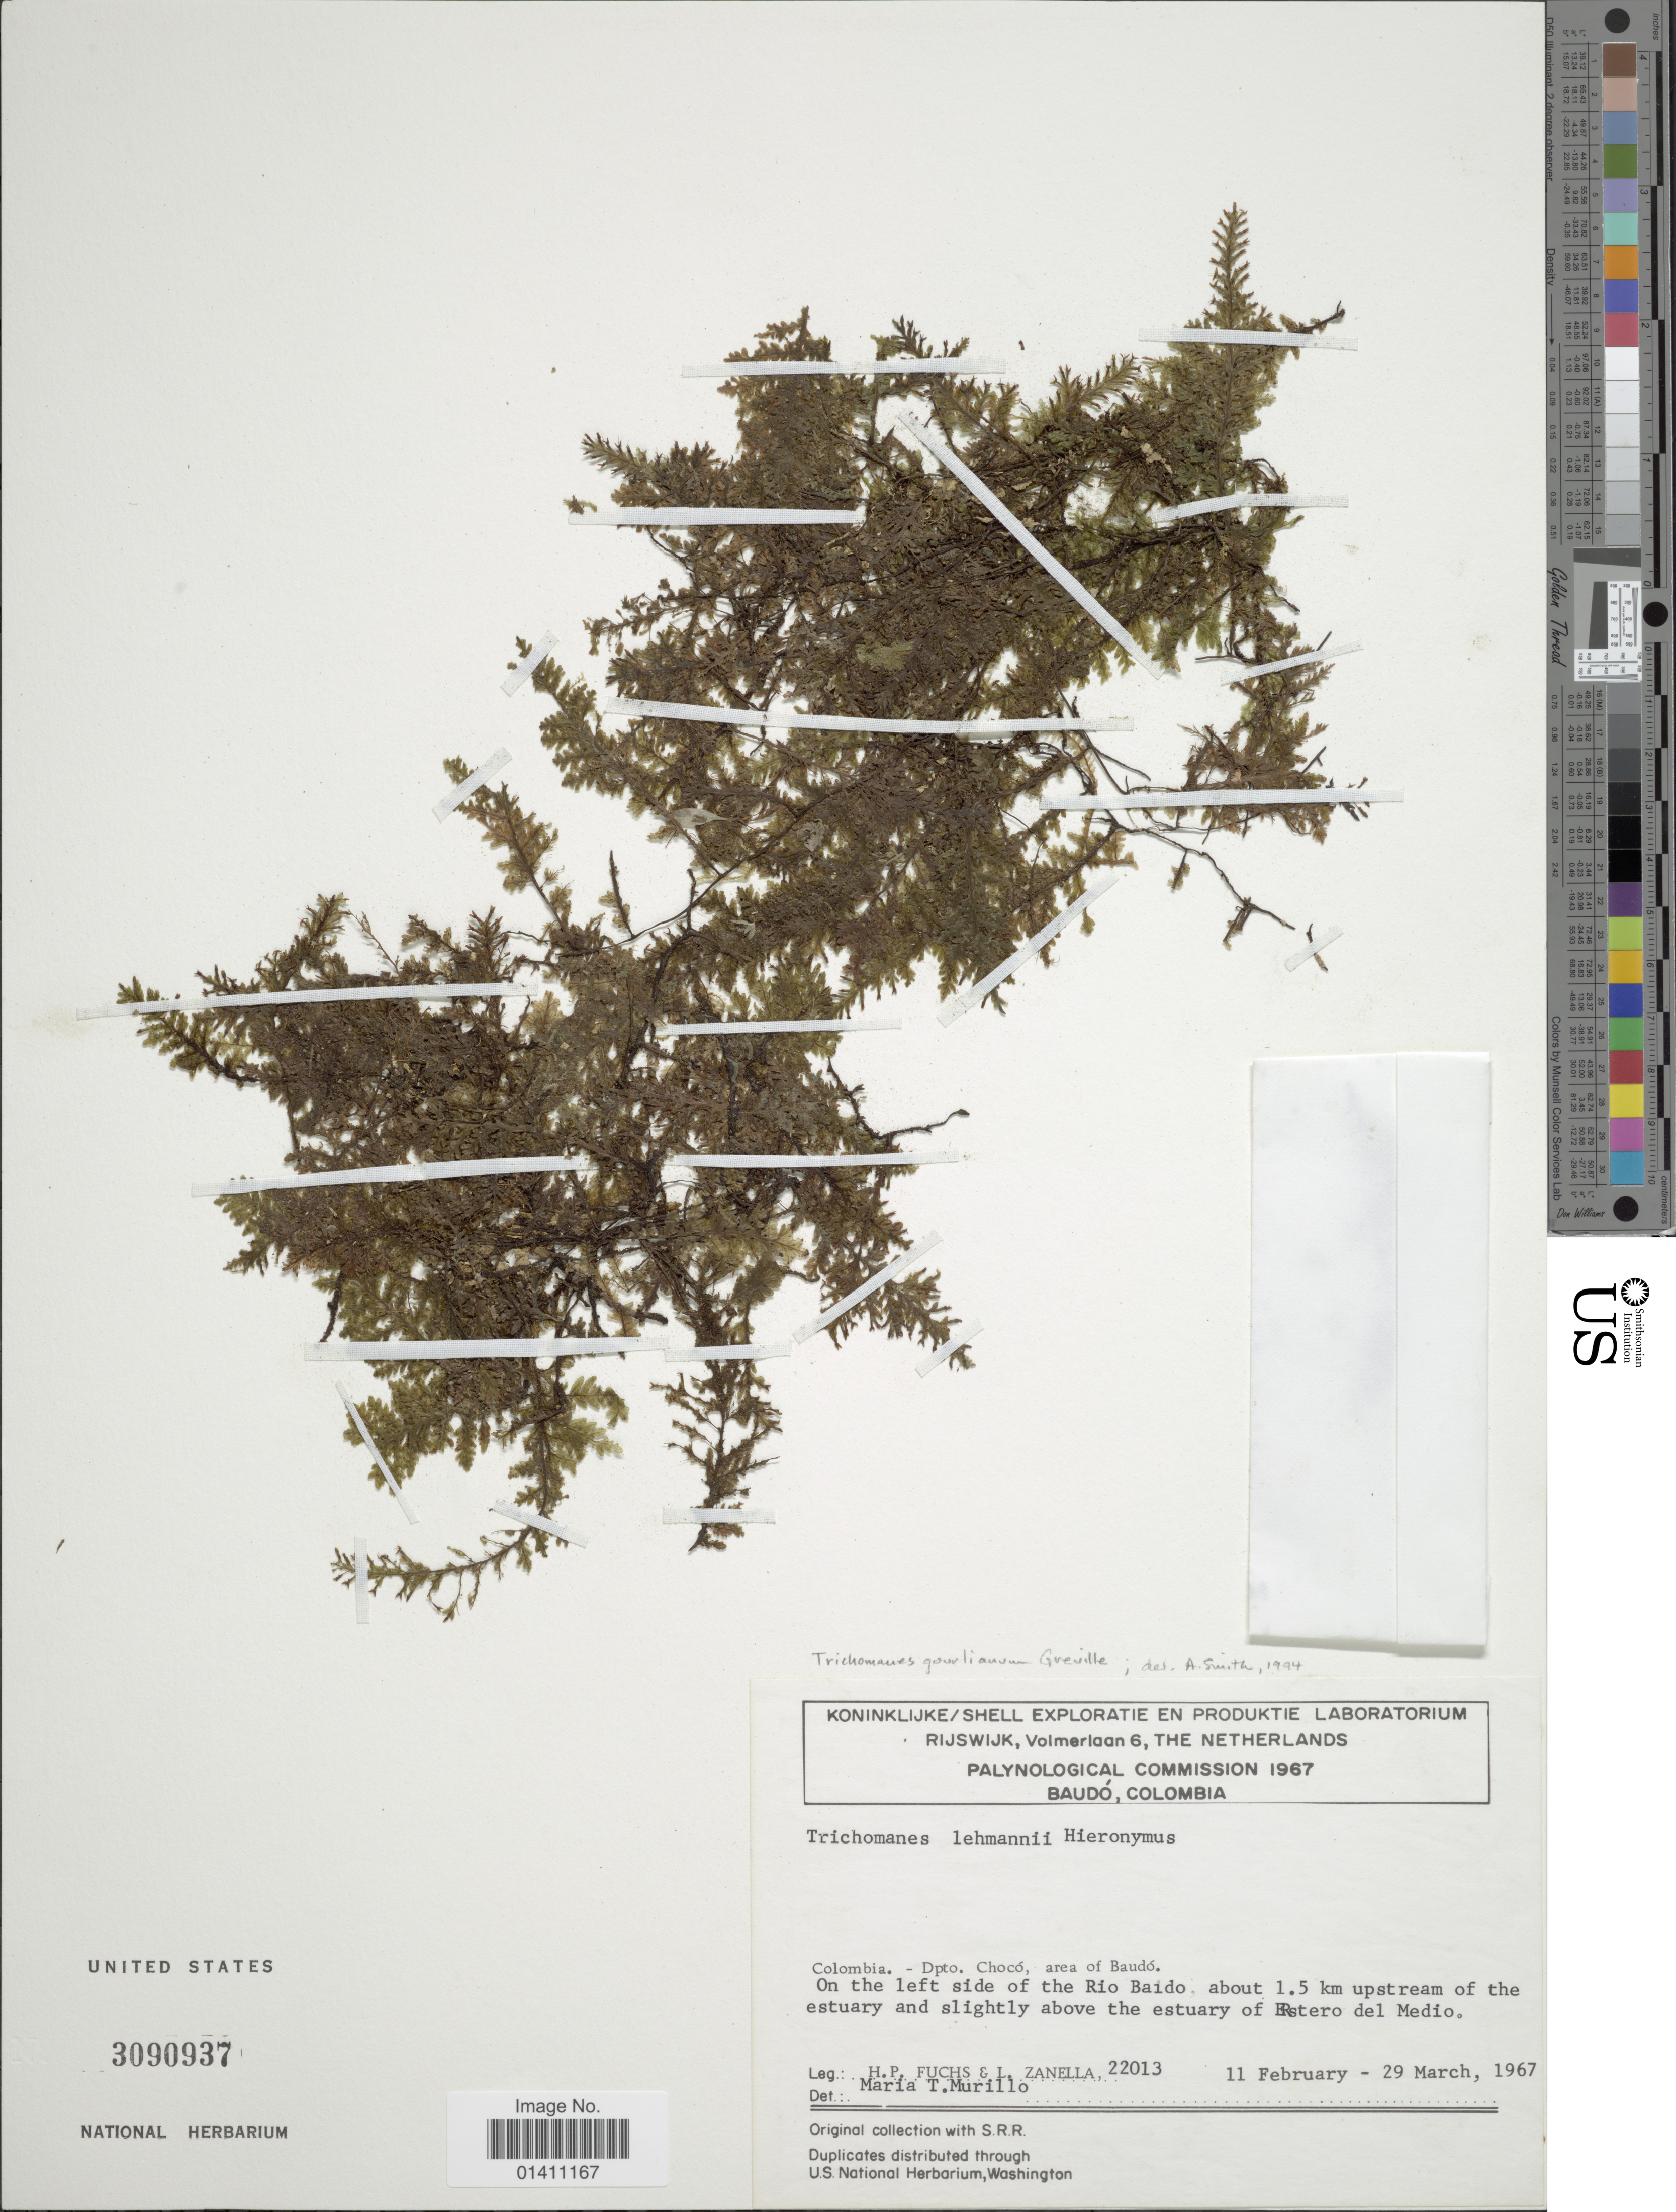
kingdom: Plantae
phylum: Tracheophyta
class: Polypodiopsida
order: Hymenophyllales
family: Hymenophyllaceae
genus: Didymoglossum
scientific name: Didymoglossum gourlianum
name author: (Grev. ex J. Sm.) Pic. Serm.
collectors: H. P. Fuchs & L. Zanella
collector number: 22013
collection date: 1967-02-11/1967-03-29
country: Colombia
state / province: Chocó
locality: Area of Baudo. On the left side of the Rio Baido, about 1.5 km upstream of the estuary and slightly above the estuary of Estero del Medio.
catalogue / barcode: US 3090937